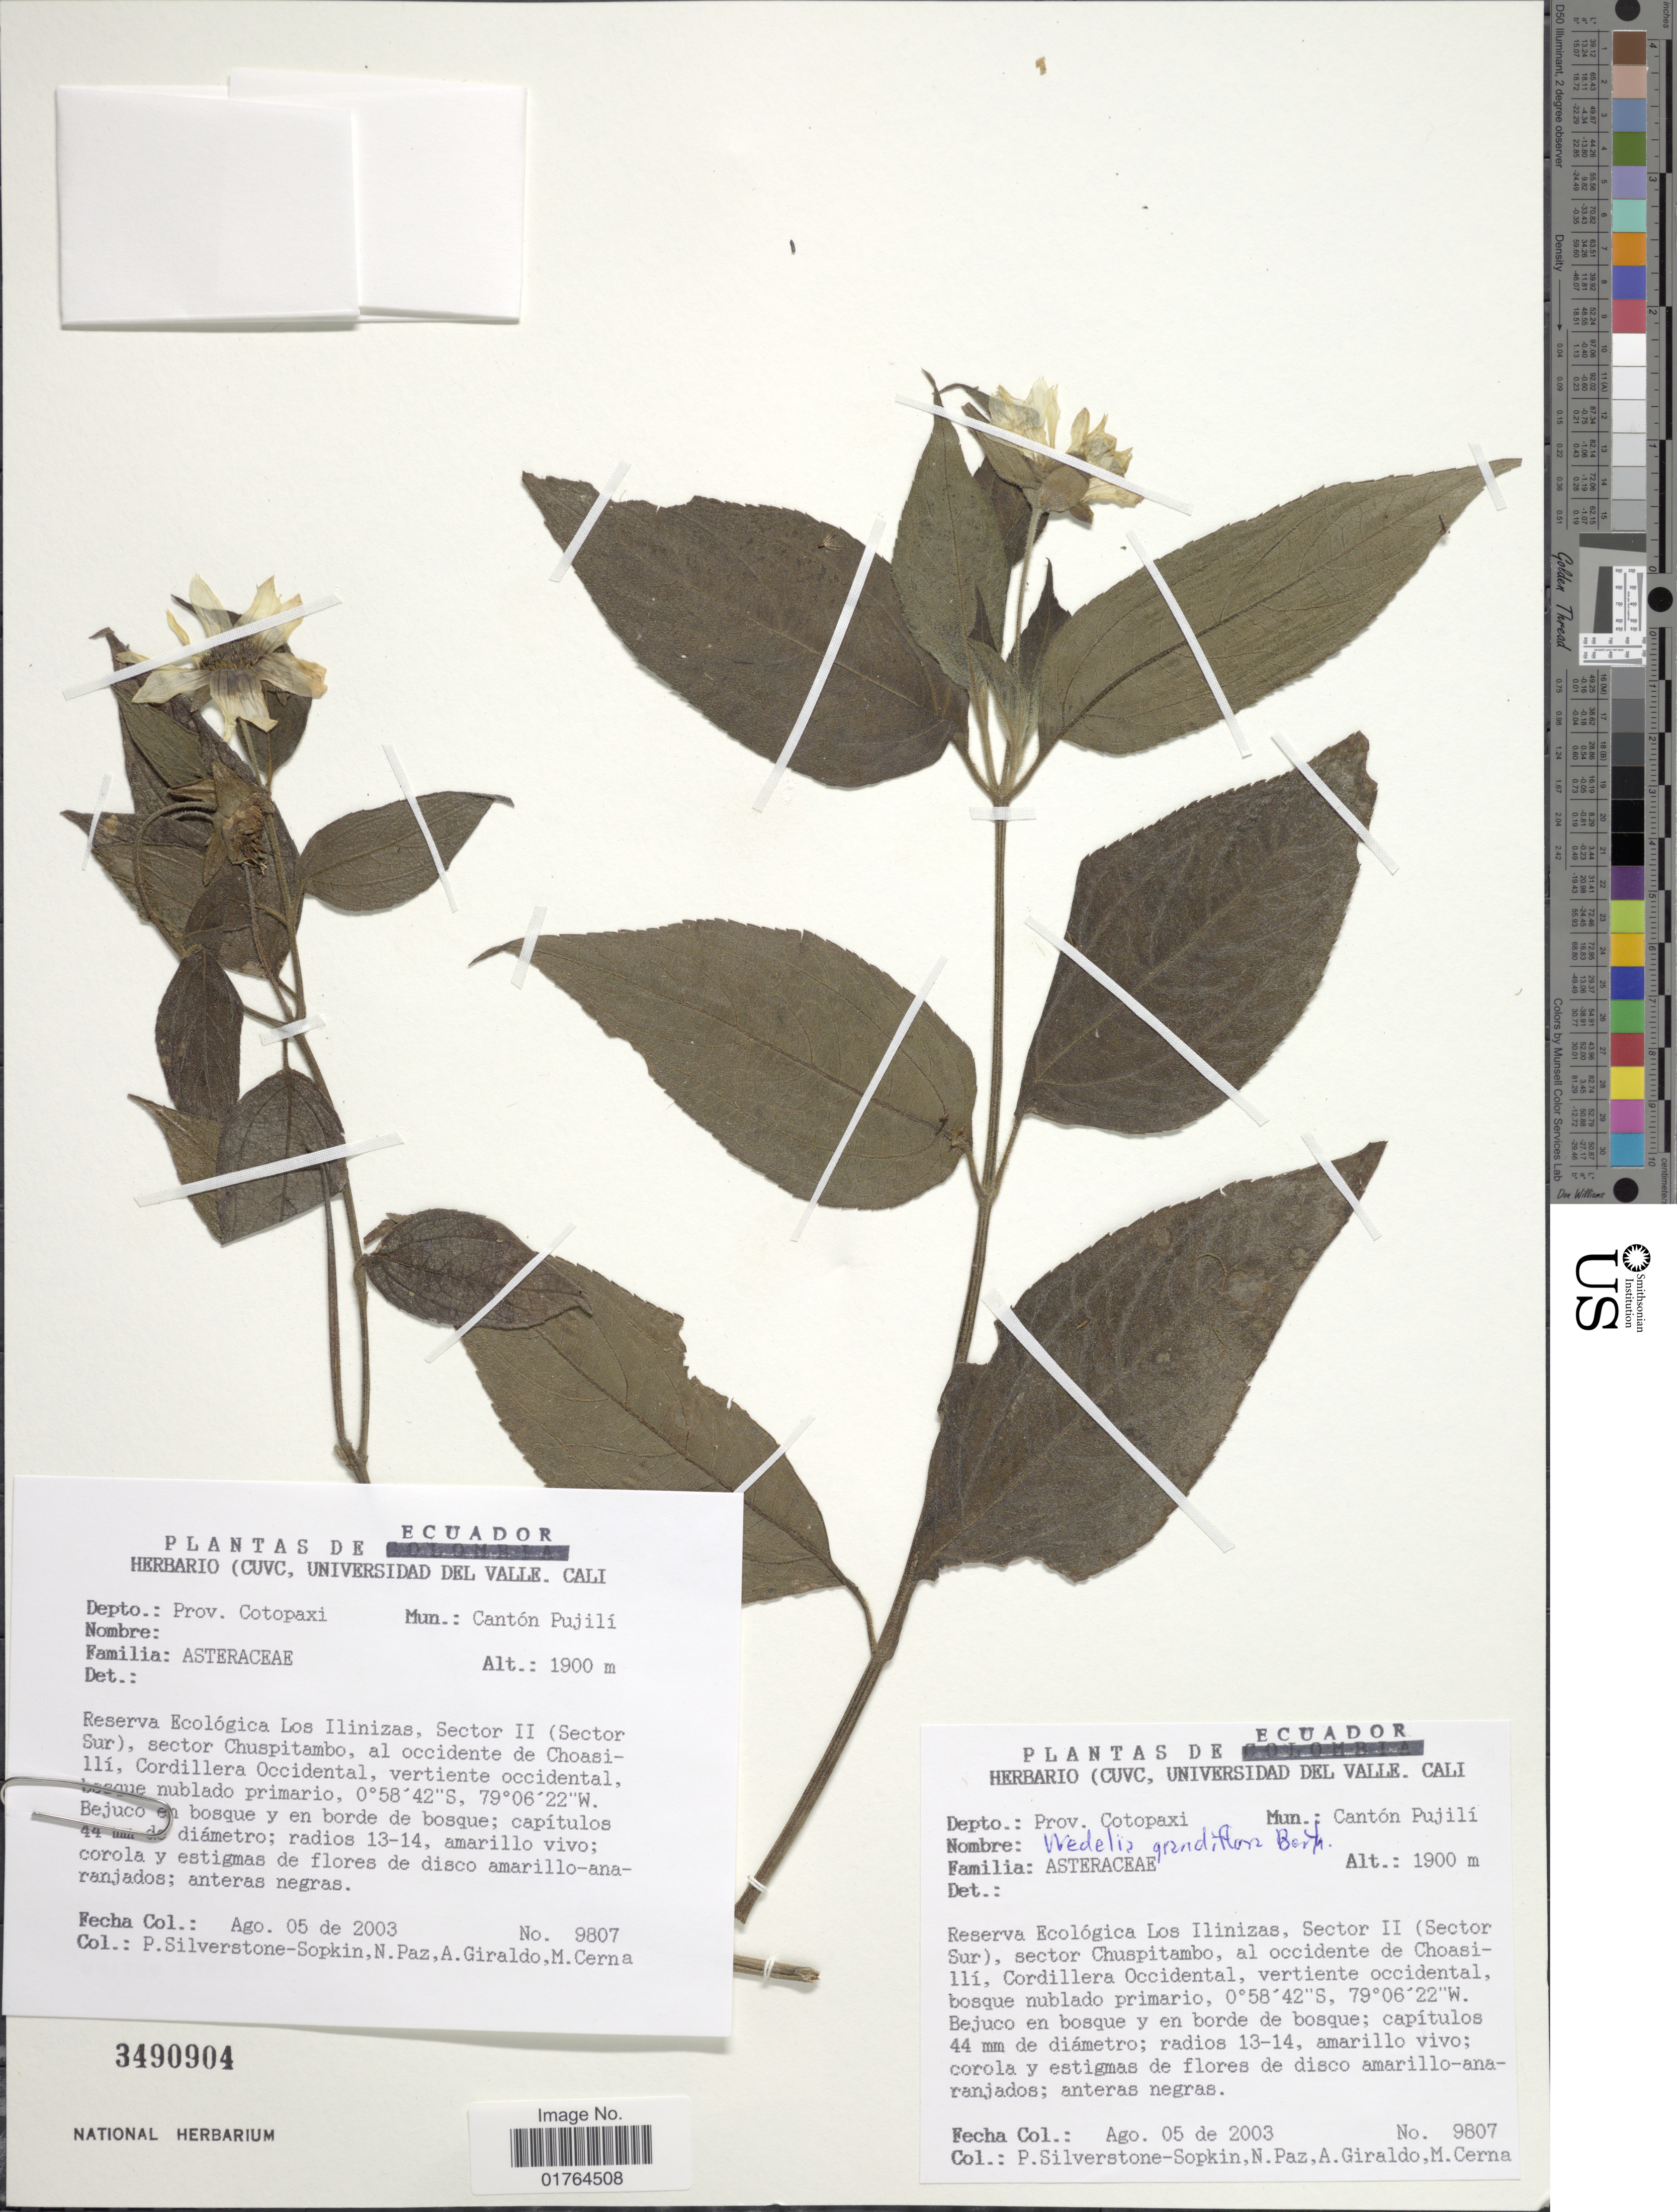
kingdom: Plantae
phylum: Tracheophyta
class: Magnoliopsida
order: Asterales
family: Asteraceae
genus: Wedelia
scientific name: Wedelia grandiflora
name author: Benth.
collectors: P. A. Silverstone-Sopkin, N. Paz, A. Giraldo & M. Cerna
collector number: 9807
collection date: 2003-08-05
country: Ecuador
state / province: Cotopaxi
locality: Mun. Canton Pujili, Reserva Ecologica Los Ilinizas, Sector 2 (Sector Sur), sector Chuspitambo, al occidente de Choasilli, Cordillera Occidental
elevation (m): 1900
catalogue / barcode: US 3490904